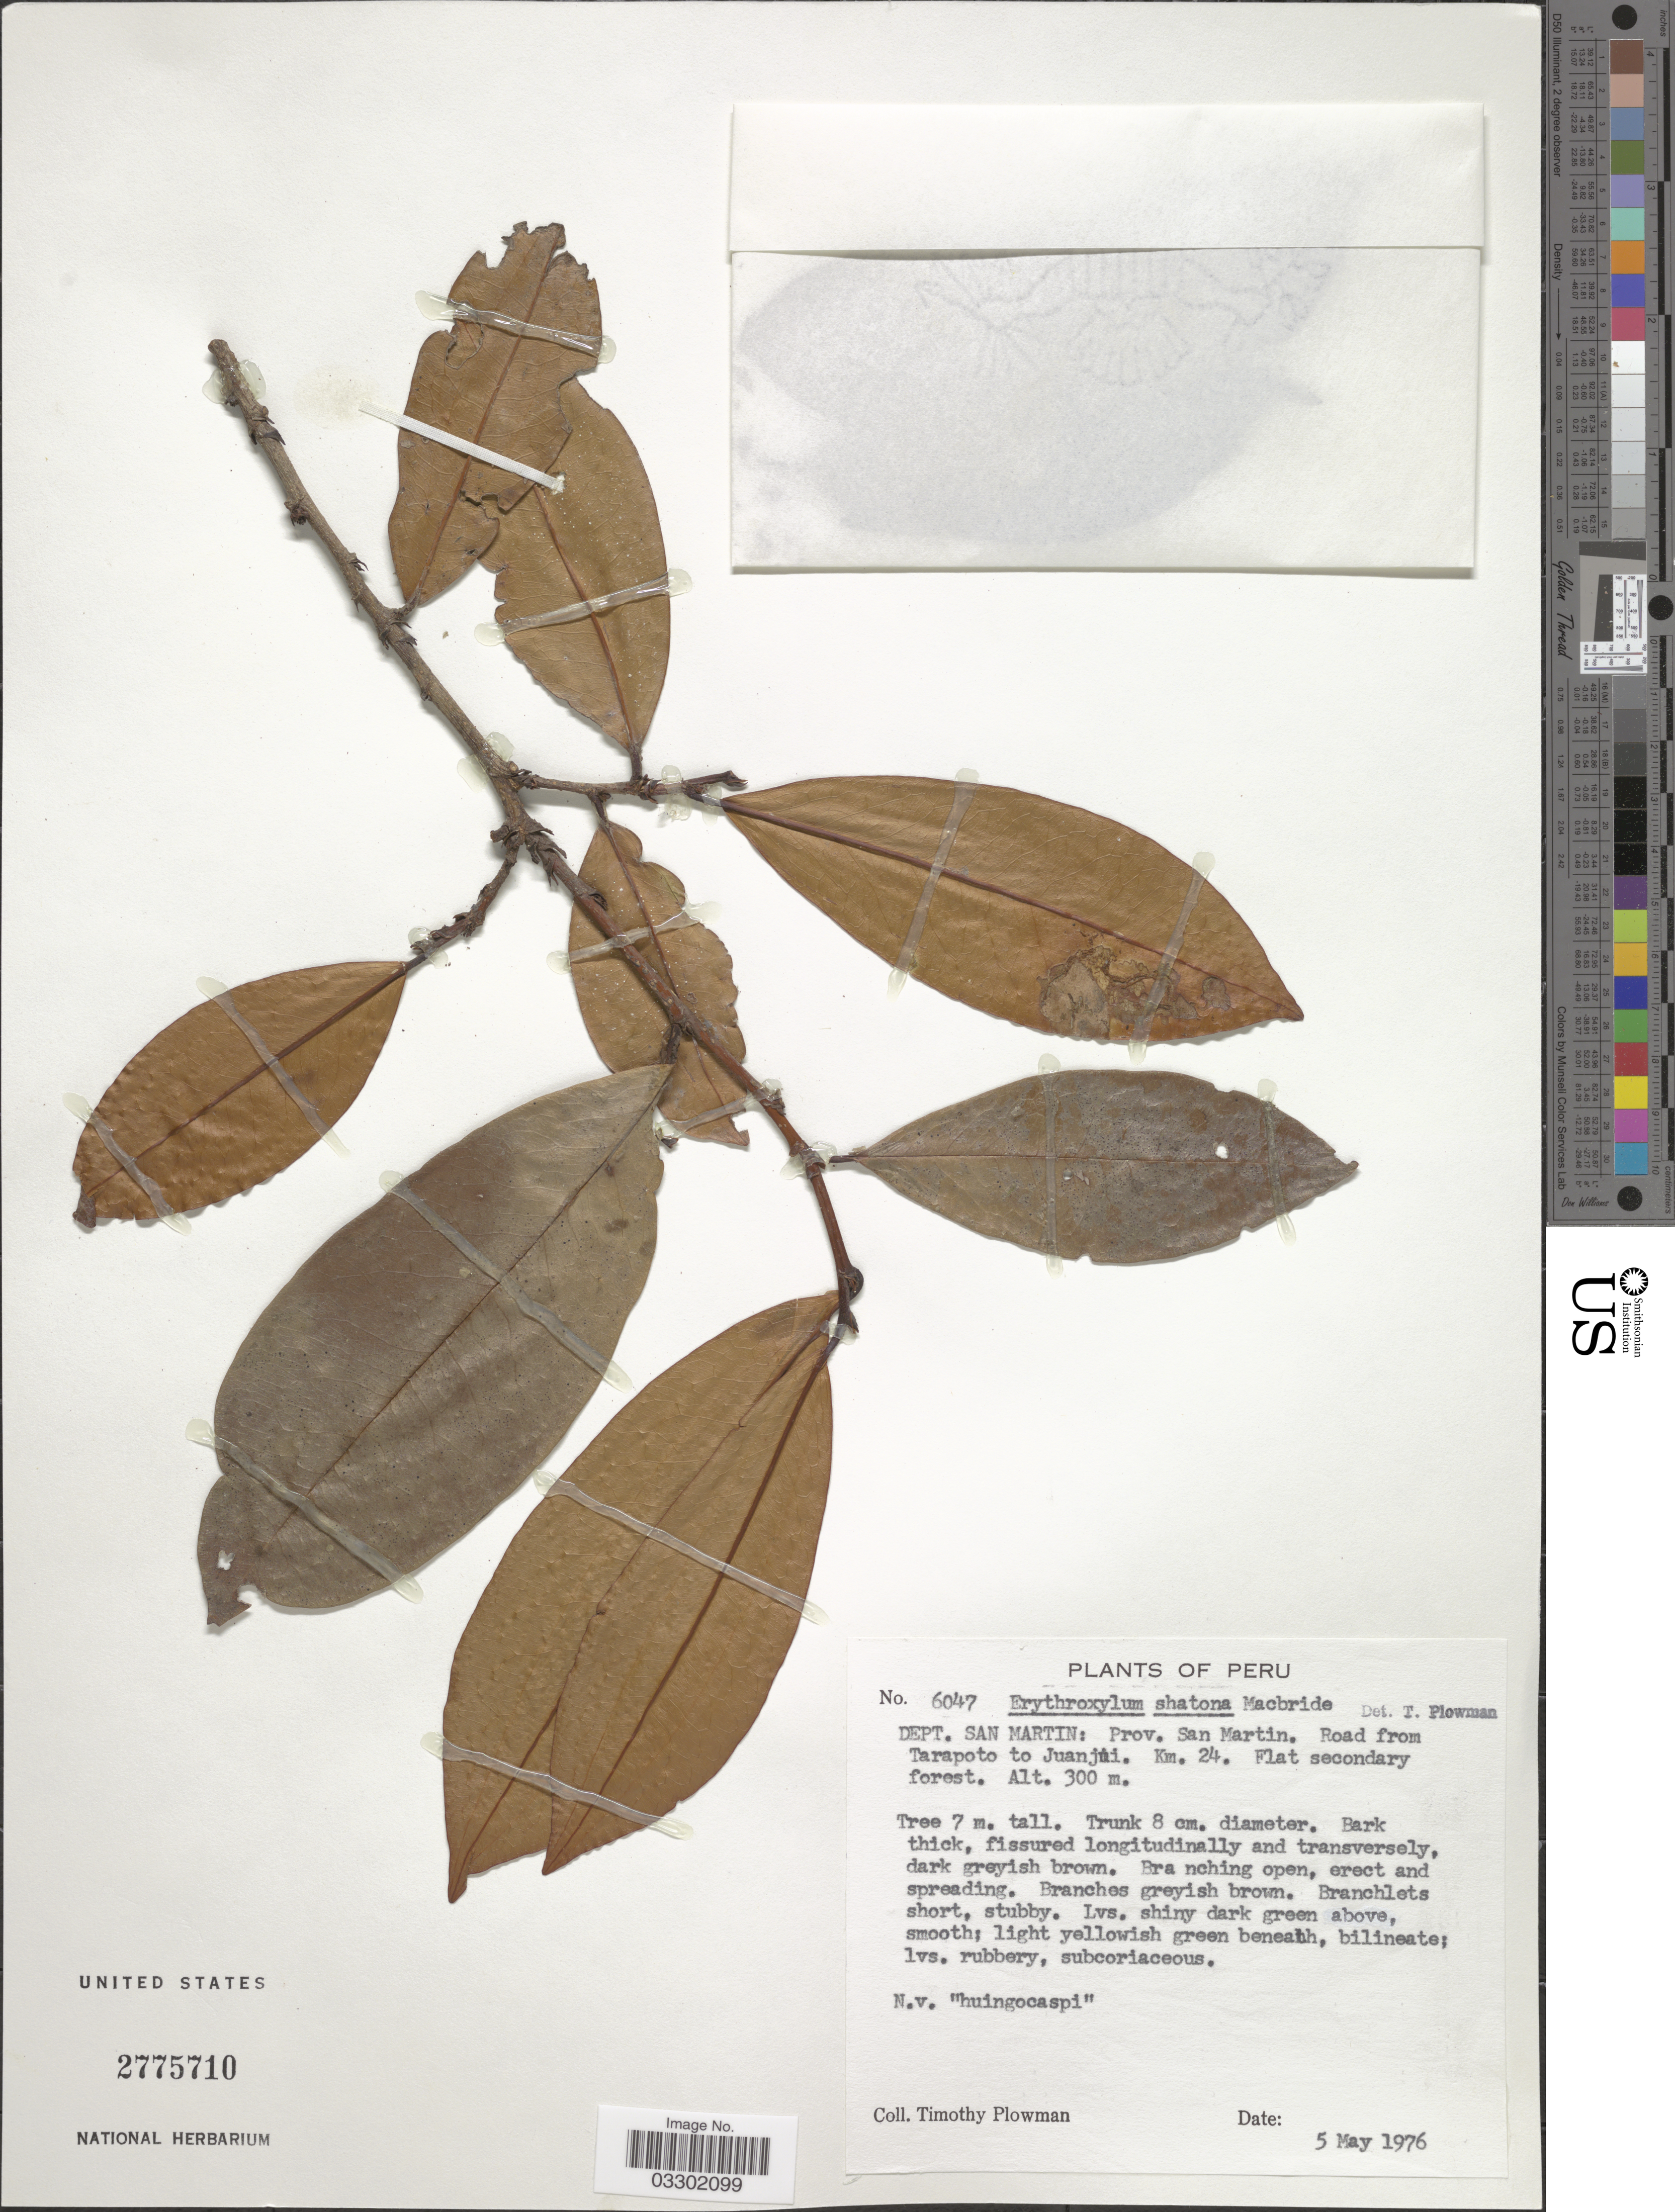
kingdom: Plantae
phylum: Tracheophyta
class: Magnoliopsida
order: Malpighiales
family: Erythroxylaceae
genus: Erythroxylum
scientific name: Erythroxylum shatona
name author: J.F. Macbr.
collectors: T. Plowman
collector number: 6047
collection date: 1976-05-05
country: Peru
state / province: San Martín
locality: Dept. San Martin: Prov. San Martin. Road from Tarapoto to Juanjui. Km 24.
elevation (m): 300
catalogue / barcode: US 2775710